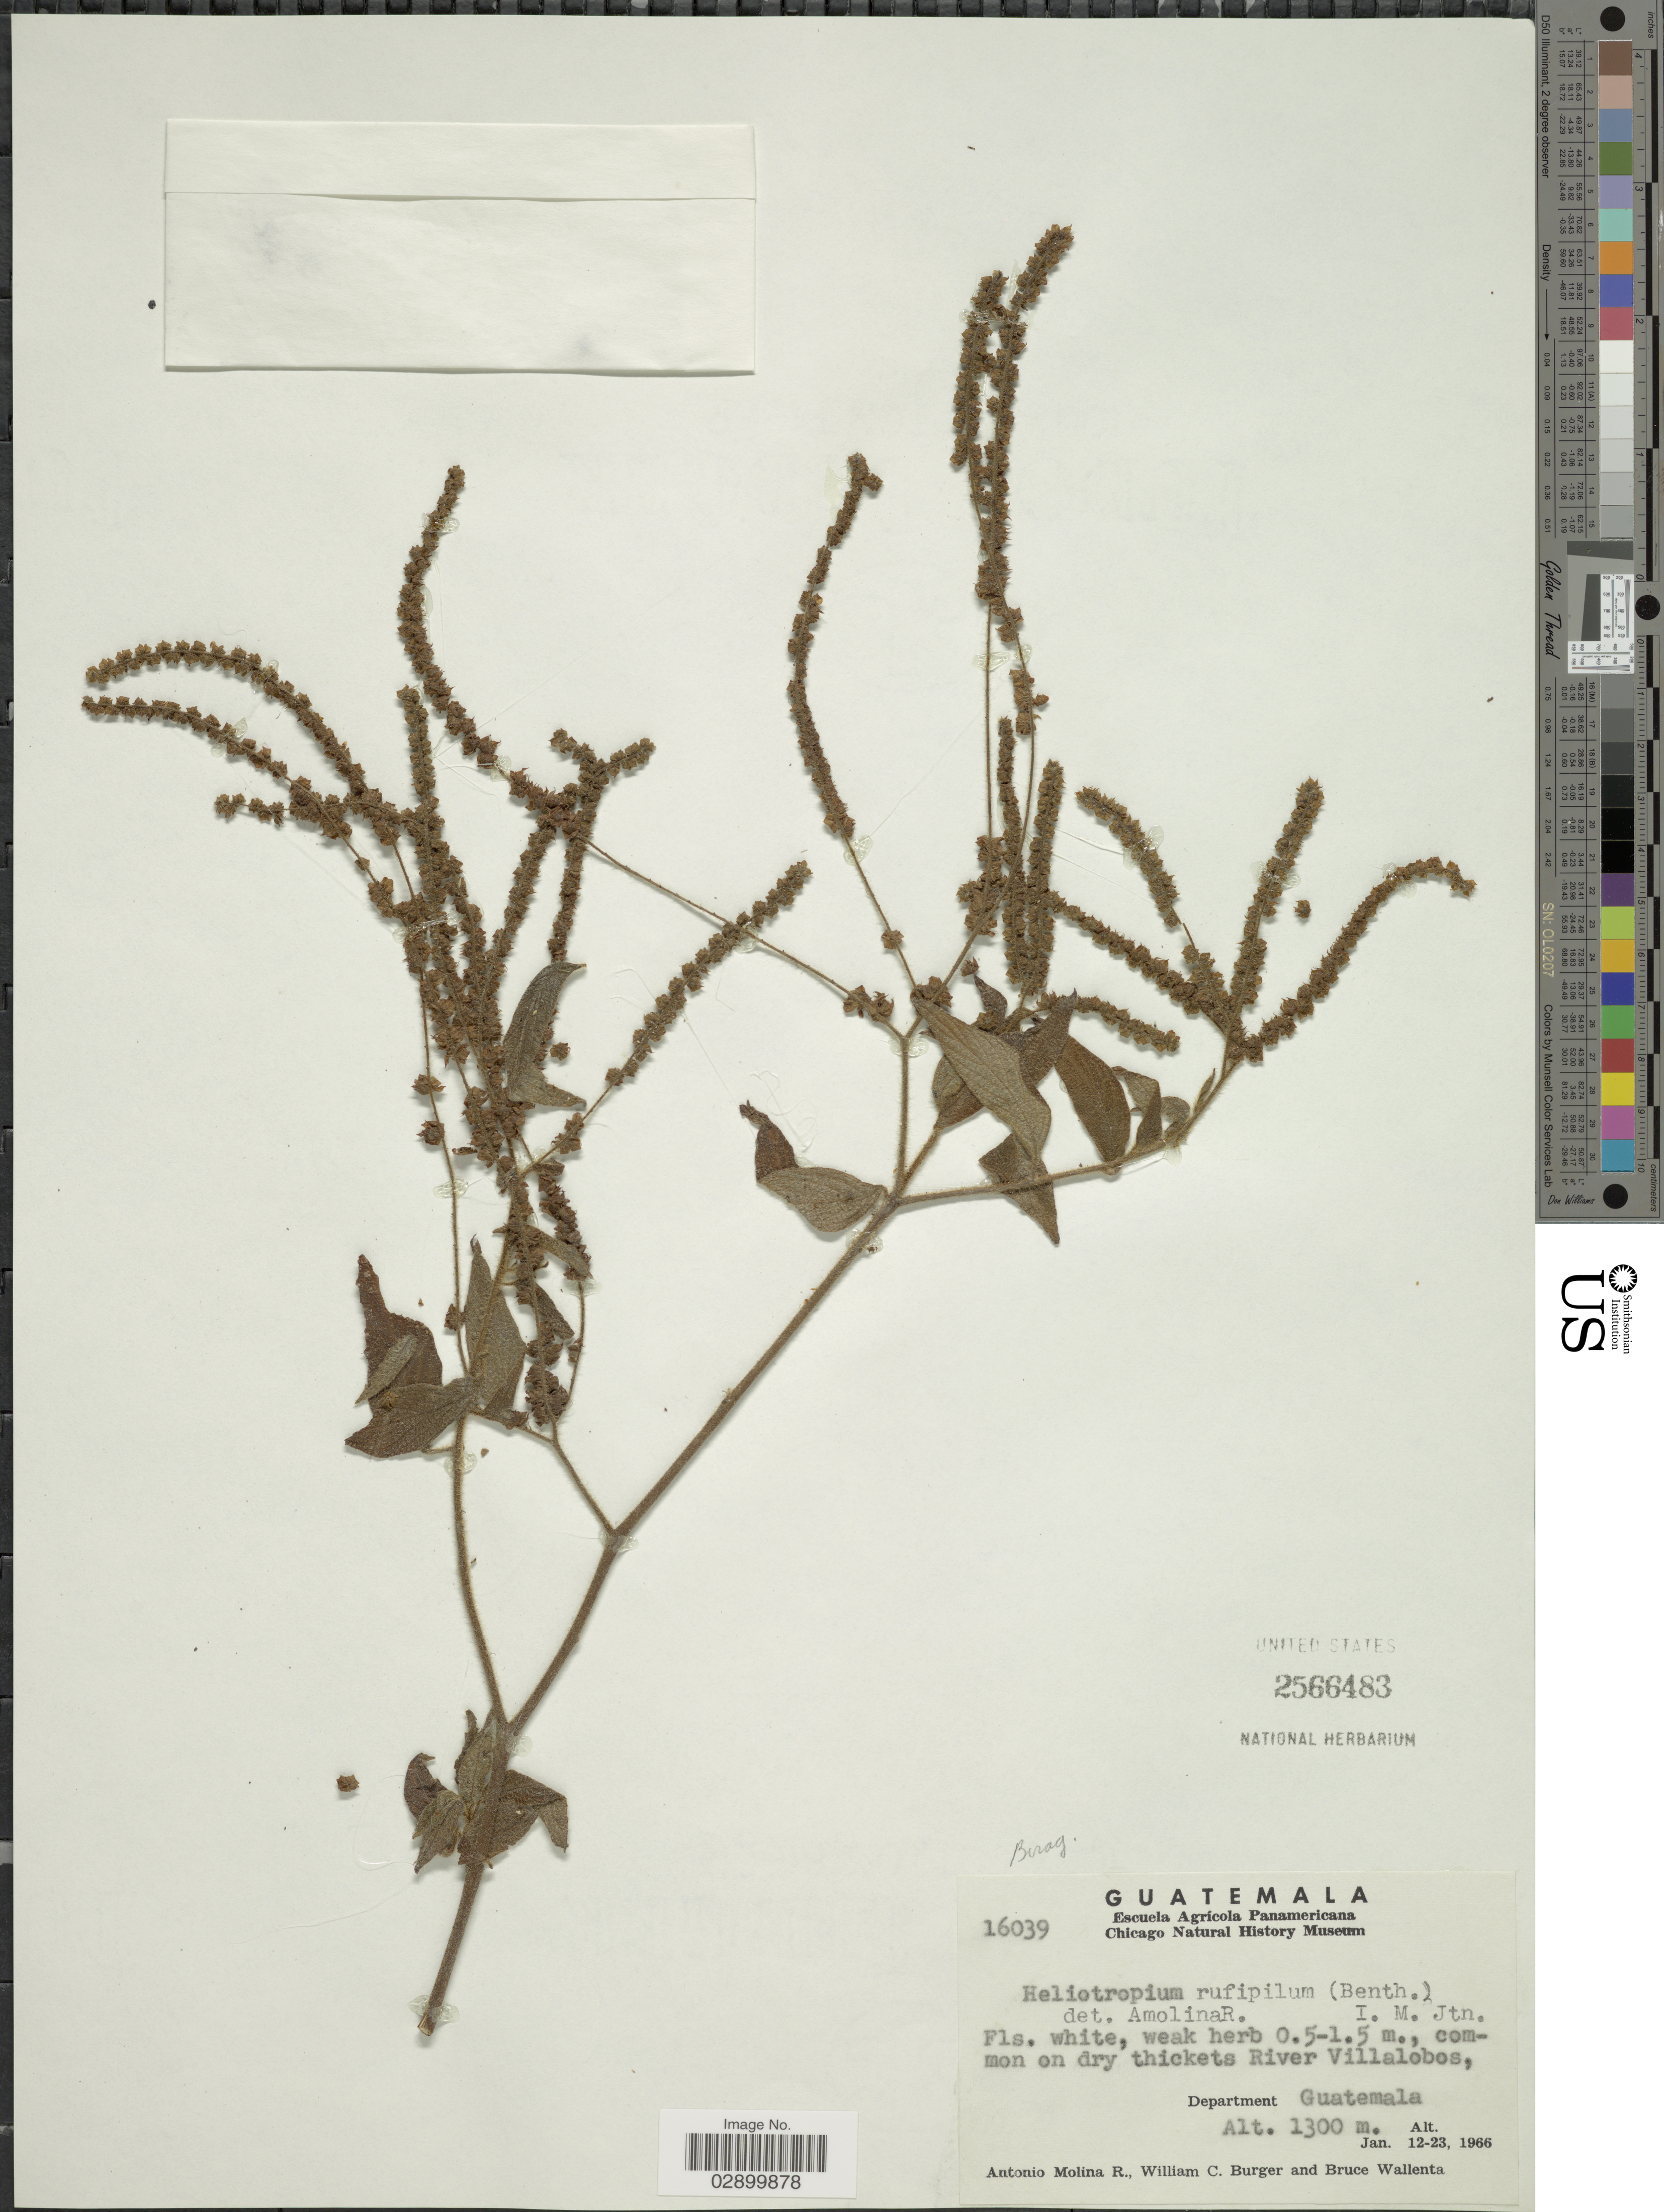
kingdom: Plantae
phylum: Tracheophyta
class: Magnoliopsida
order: Boraginales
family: Heliotropiaceae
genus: Heliotropium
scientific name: Heliotropium rufipilum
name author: (Benth.) I.M. Johnst.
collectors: A. Molina R., W. Burger & B. Wallenta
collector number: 16039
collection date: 1966-01-12/1966-01-23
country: Guatemala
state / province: Guatemala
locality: River Villalobos, Department Guatemala.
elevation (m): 1300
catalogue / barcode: US 2566483